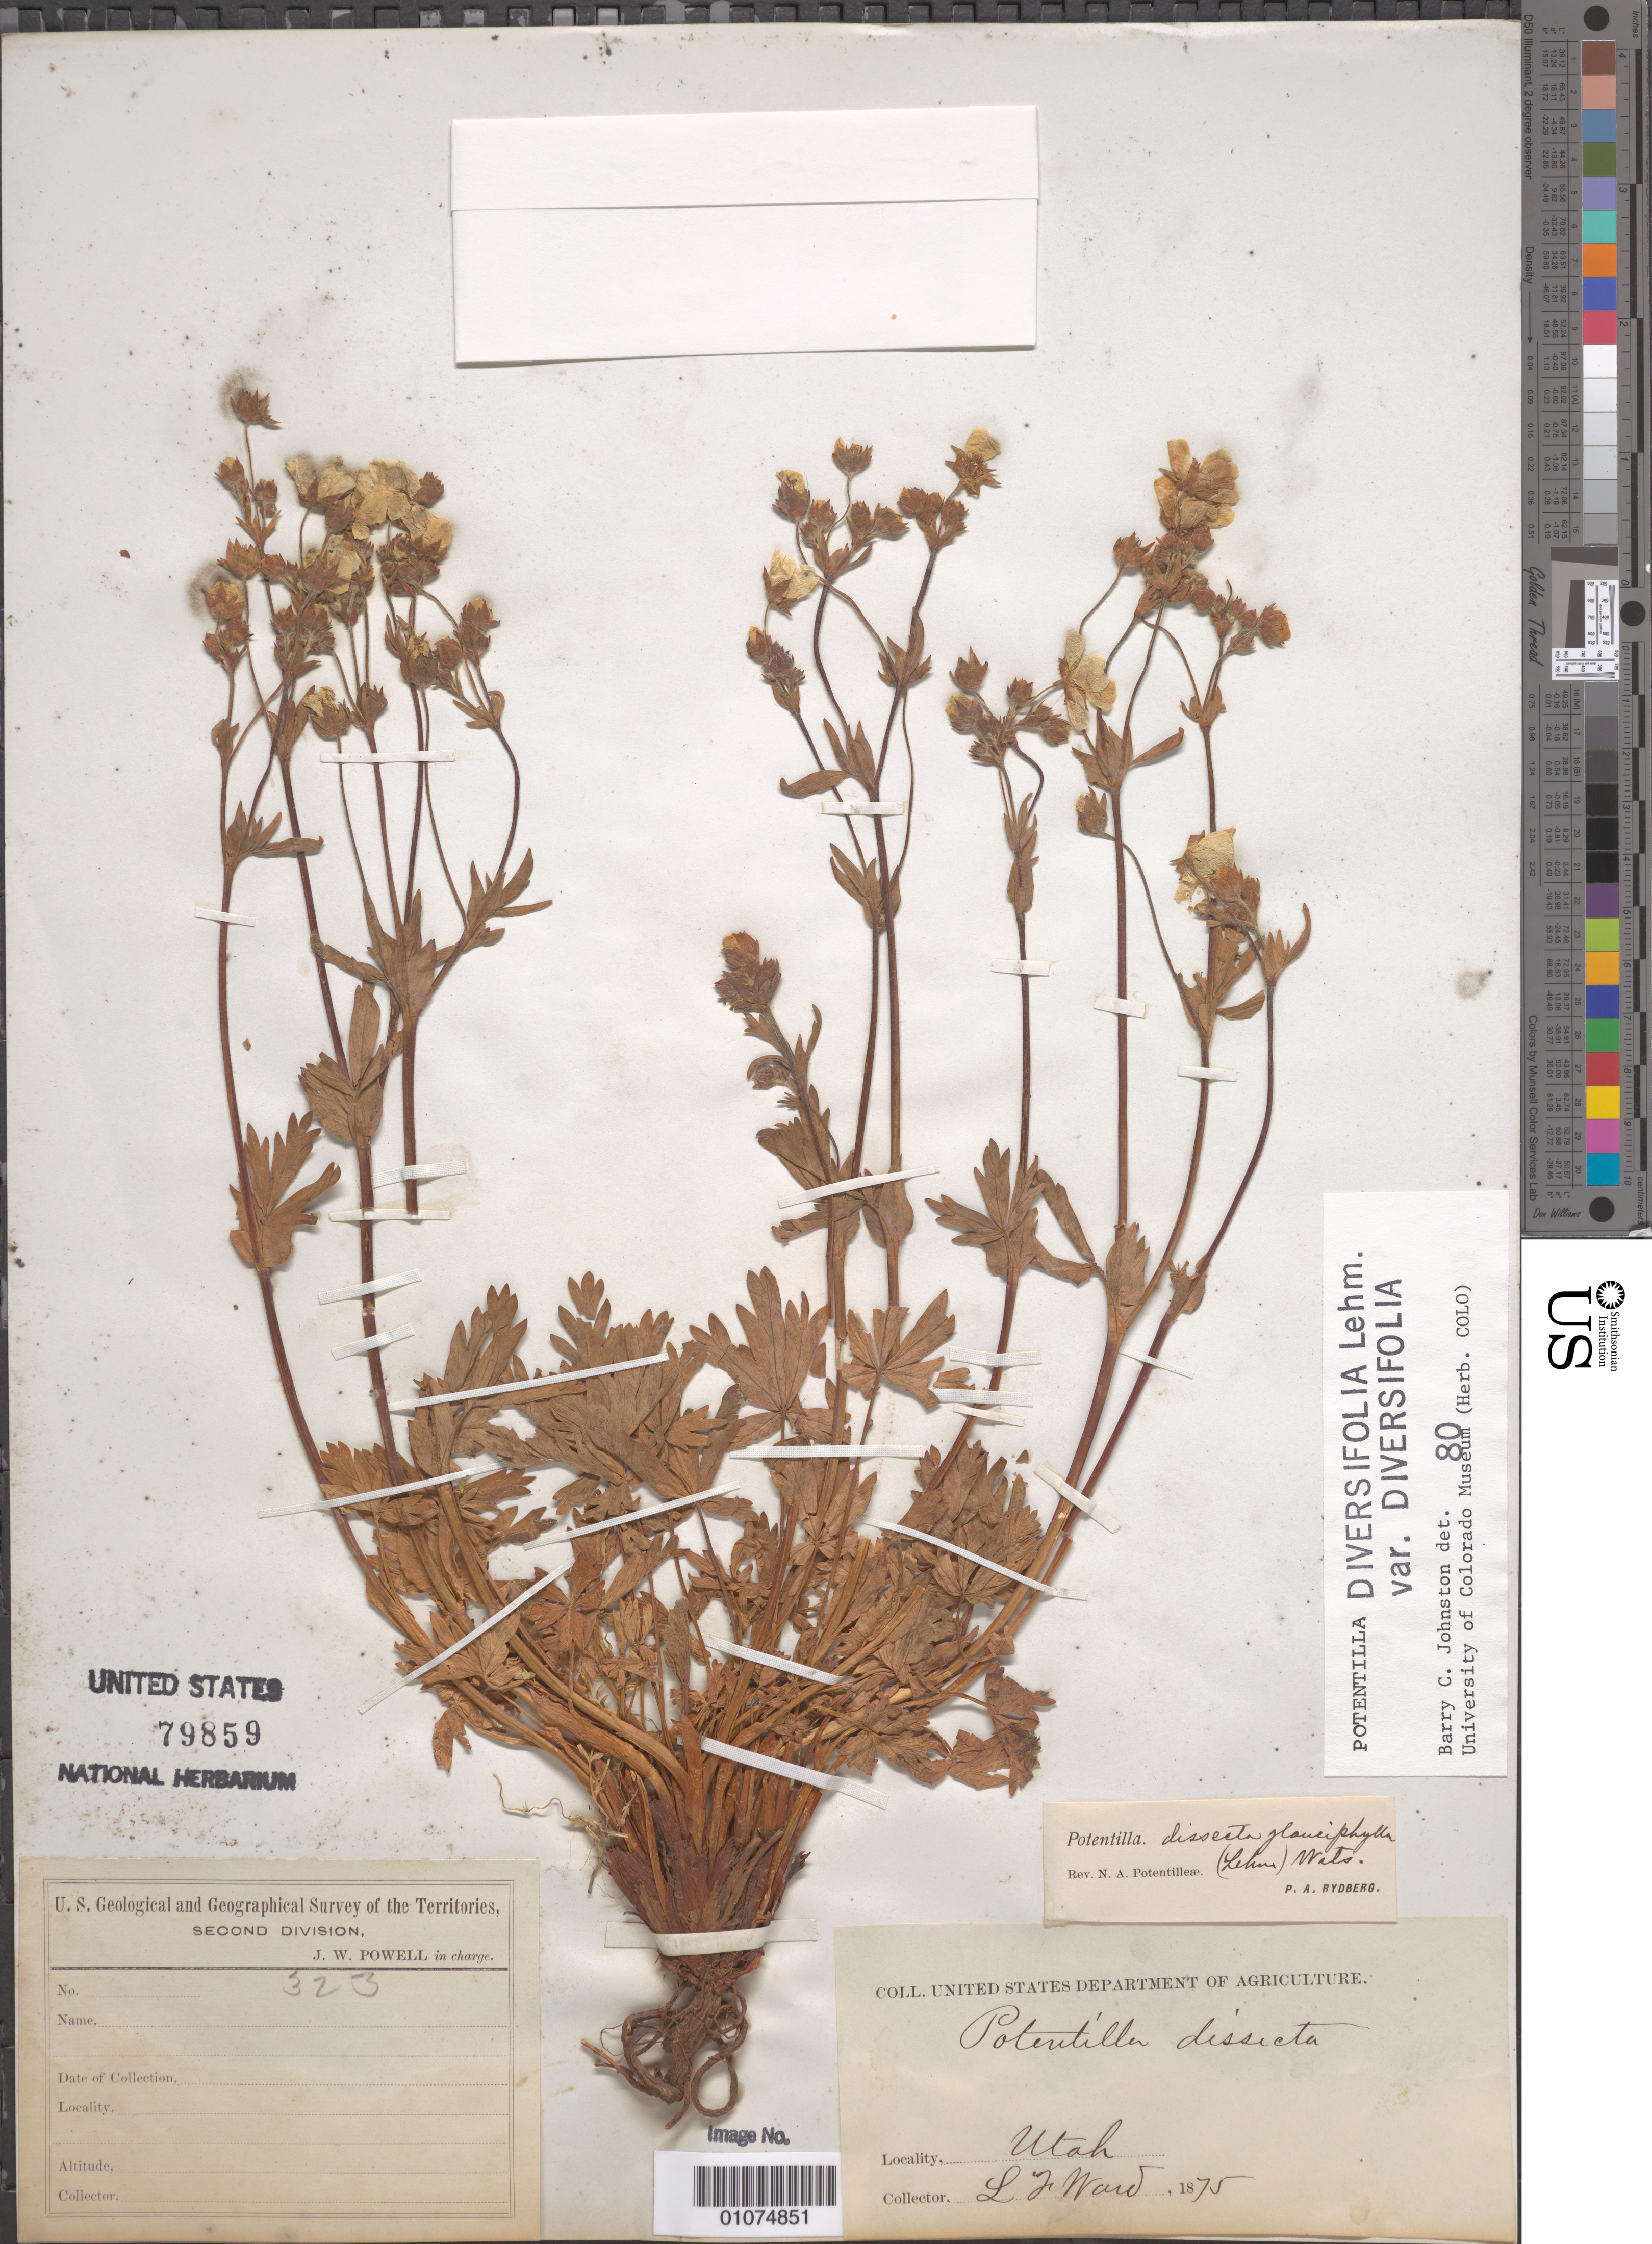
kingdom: Plantae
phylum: Tracheophyta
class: Magnoliopsida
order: Rosales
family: Rosaceae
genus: Potentilla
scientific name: Potentilla diversifolia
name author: Lehm.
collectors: L. F. Ward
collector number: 323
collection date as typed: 1875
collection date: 1875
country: United States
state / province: Utah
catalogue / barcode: US 79859